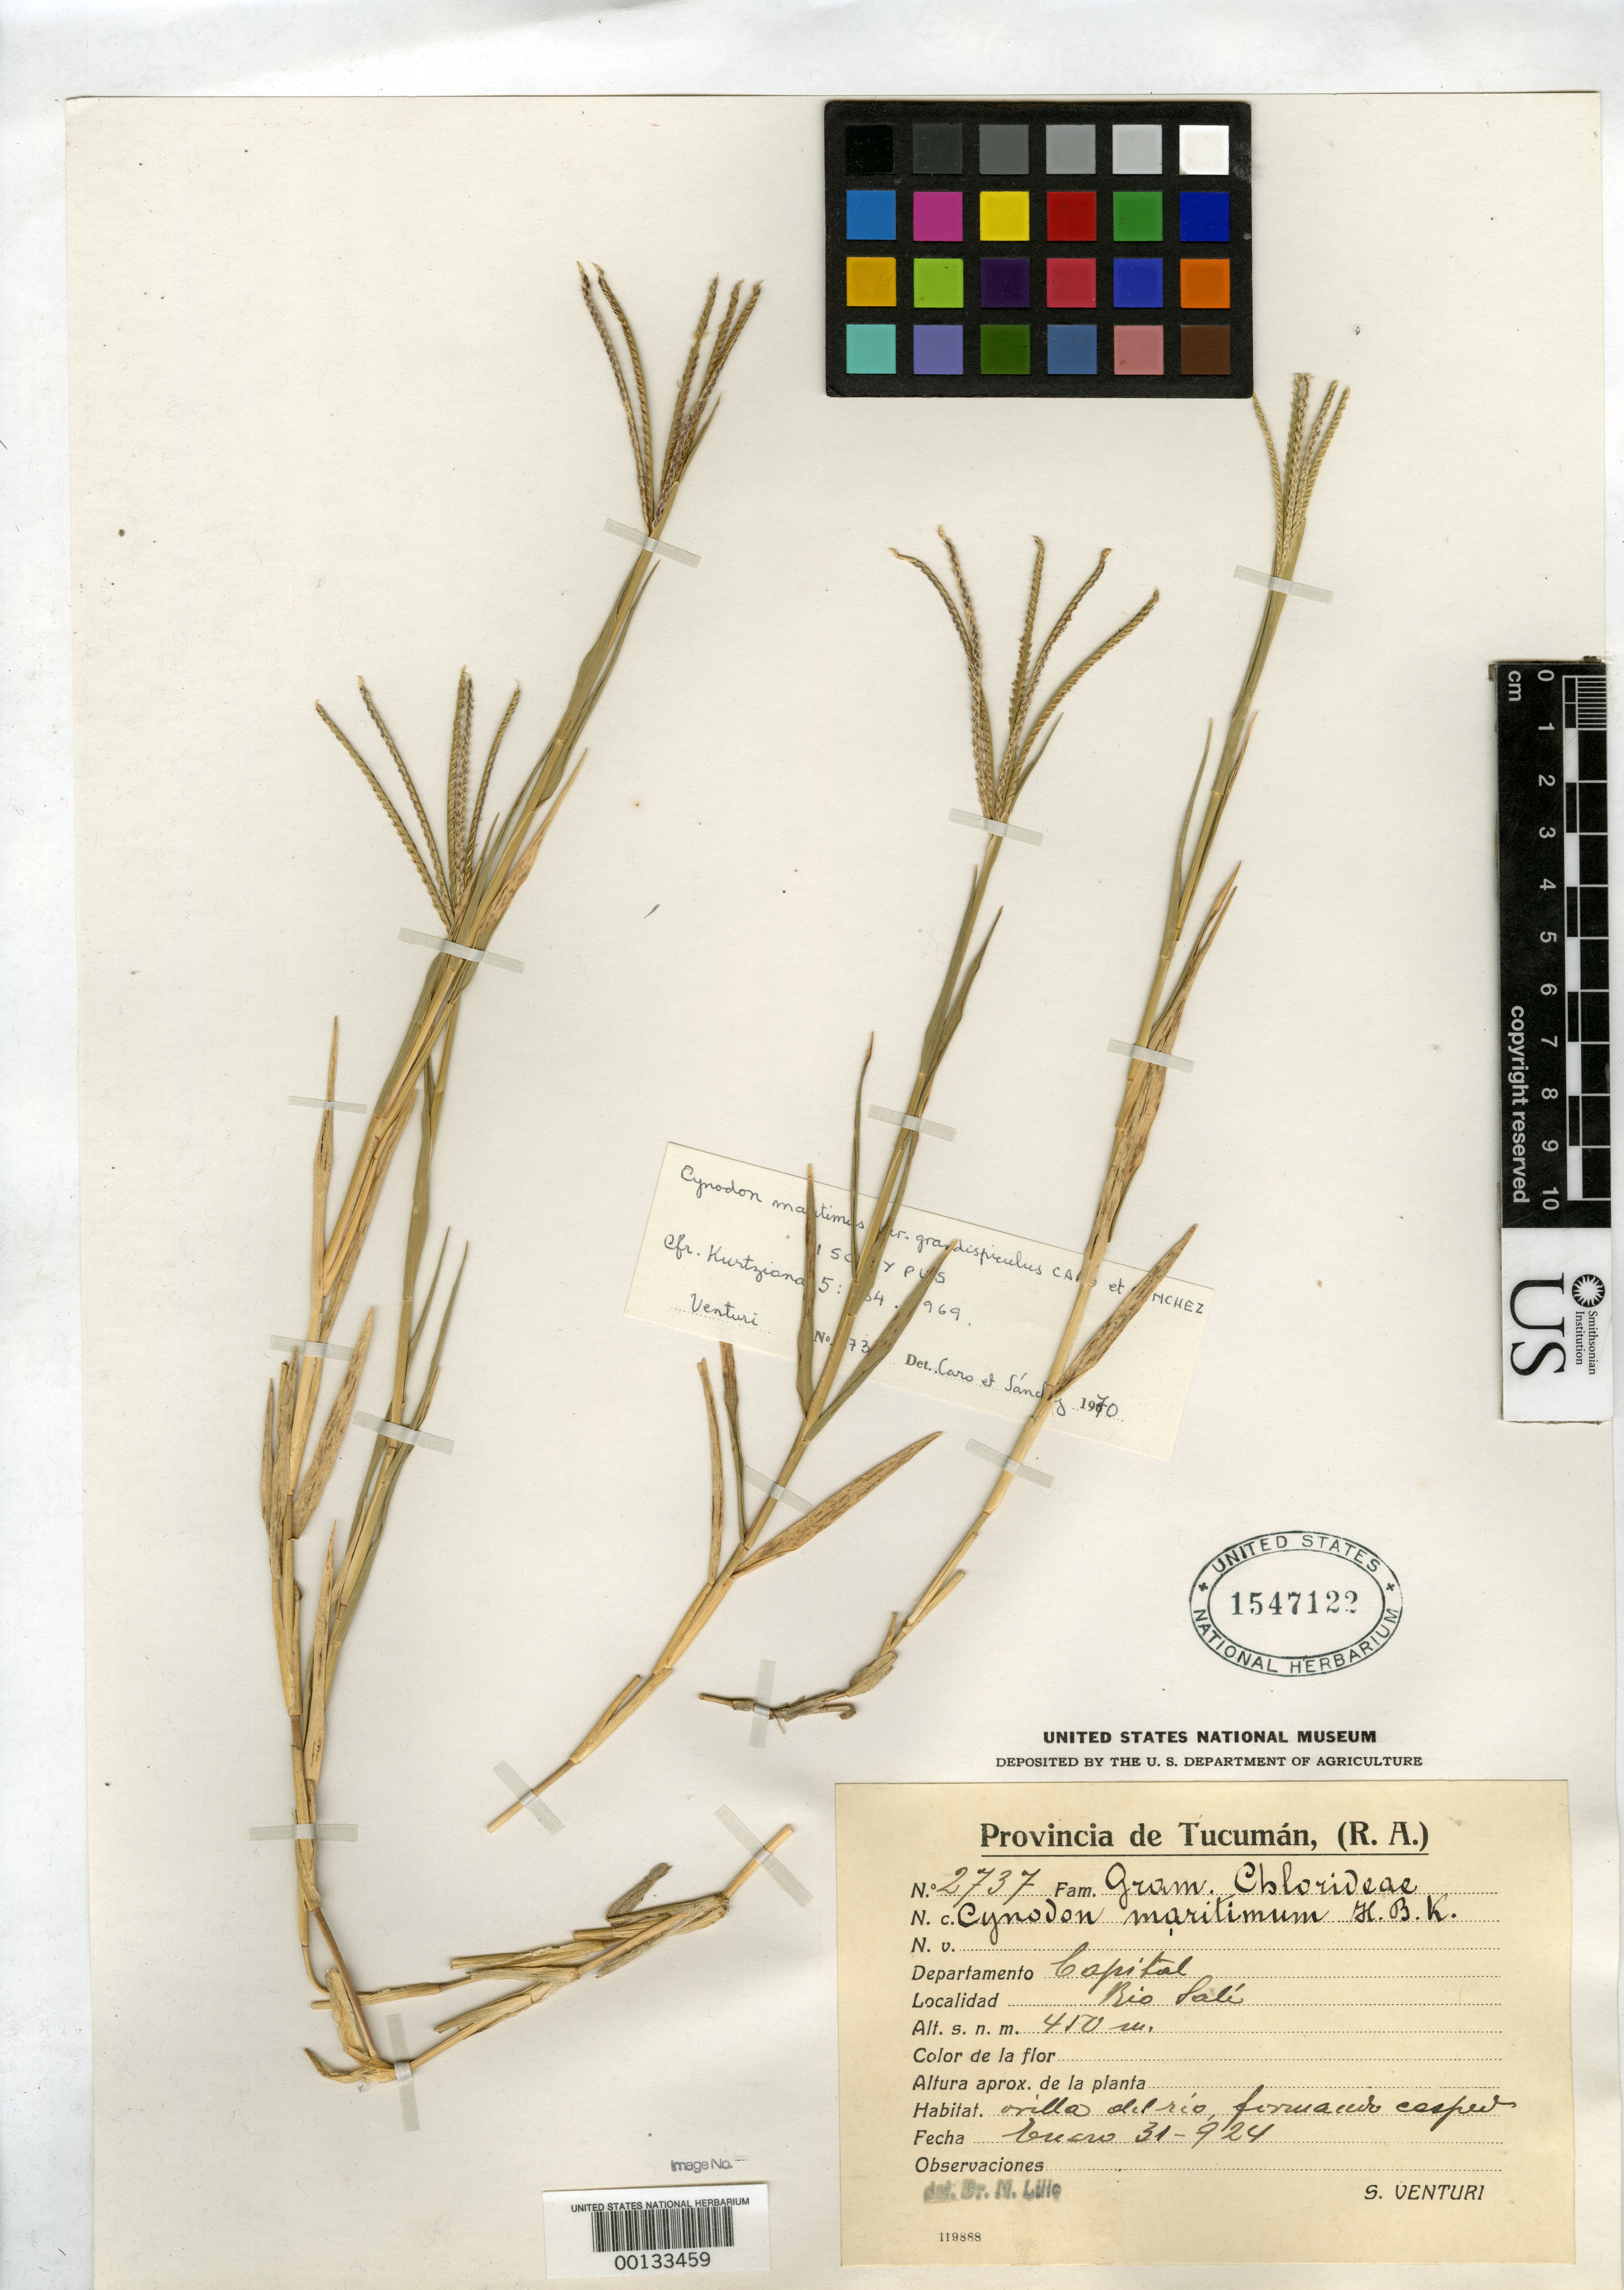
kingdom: Plantae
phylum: Tracheophyta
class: Liliopsida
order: Poales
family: Poaceae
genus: Cynodon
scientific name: Cynodon maritimus var. grandispiculus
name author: Caro & E.A. Sánchez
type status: Isotype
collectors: S. Venturi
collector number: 2737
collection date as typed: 31 Jan 1924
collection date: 1924-01-31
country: Argentina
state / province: Tucumán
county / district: Capital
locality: Rio Sali; alt. 450m.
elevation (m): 450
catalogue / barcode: US 1547122